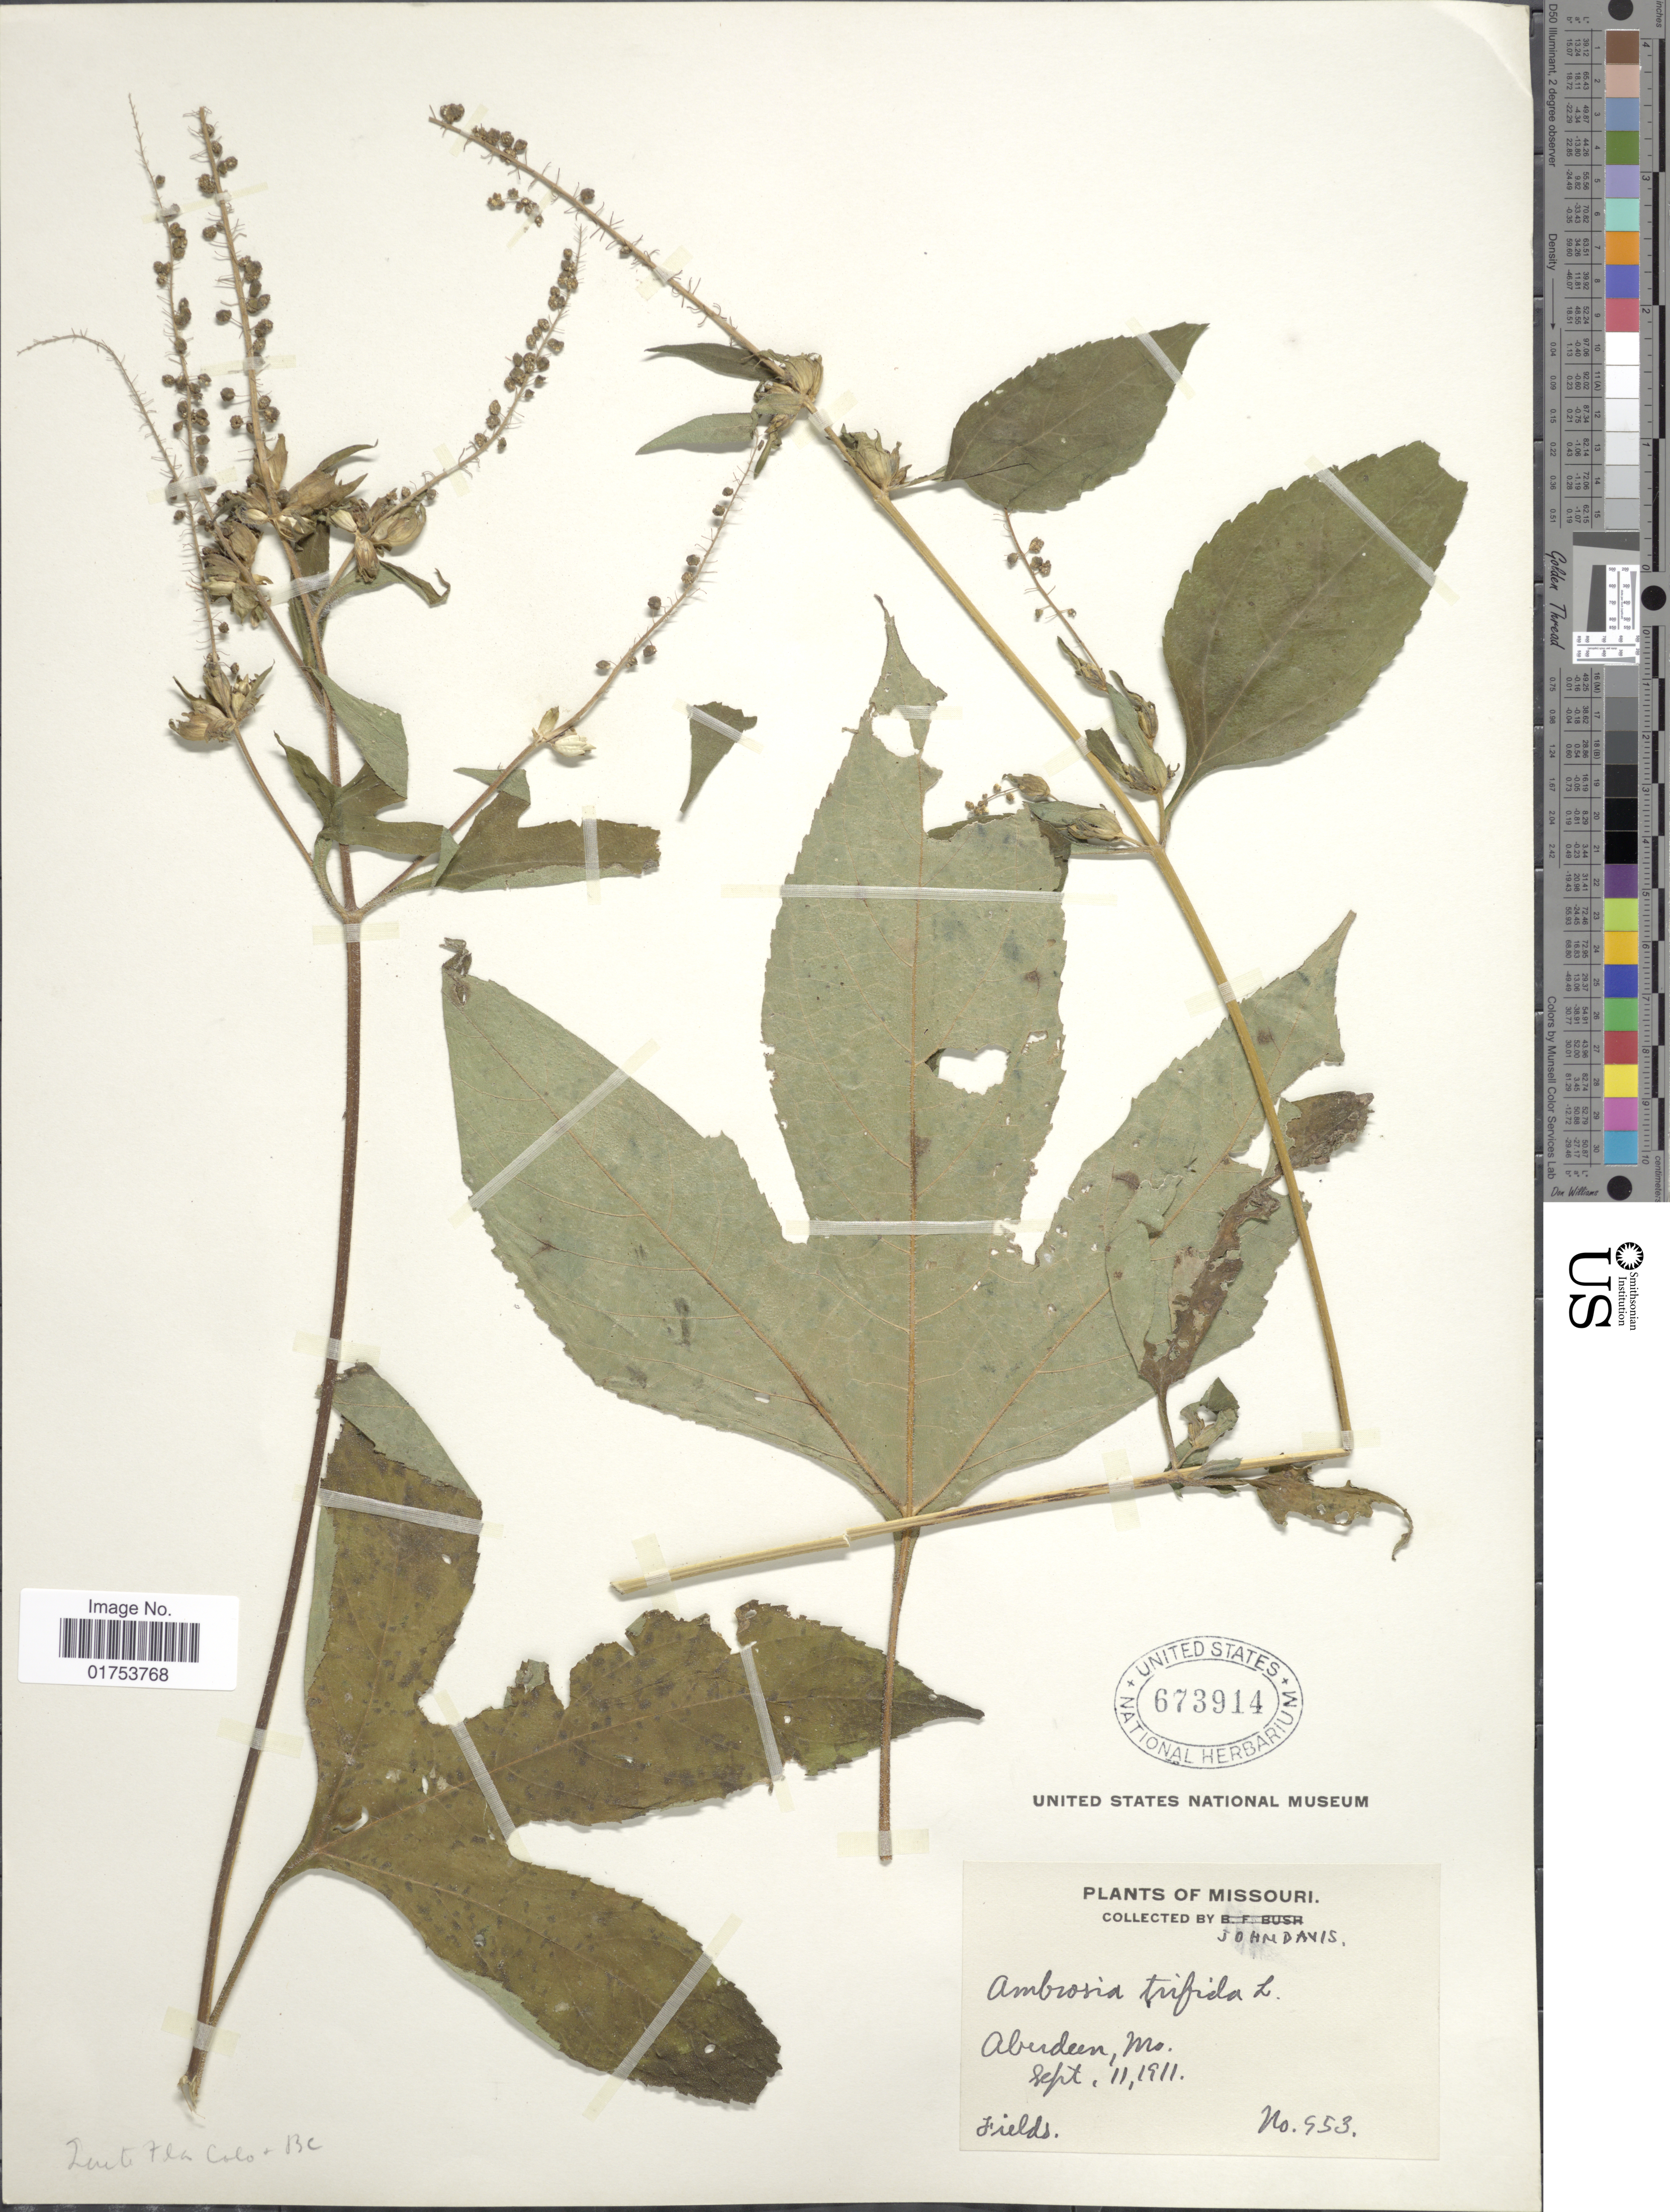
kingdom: Plantae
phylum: Tracheophyta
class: Magnoliopsida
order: Asterales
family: Asteraceae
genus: Ambrosia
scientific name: Ambrosia trifida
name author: L.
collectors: J. Davis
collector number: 953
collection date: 1911-09-11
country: United States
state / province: Missouri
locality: Aberdeen, Mo.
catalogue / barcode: US 673914